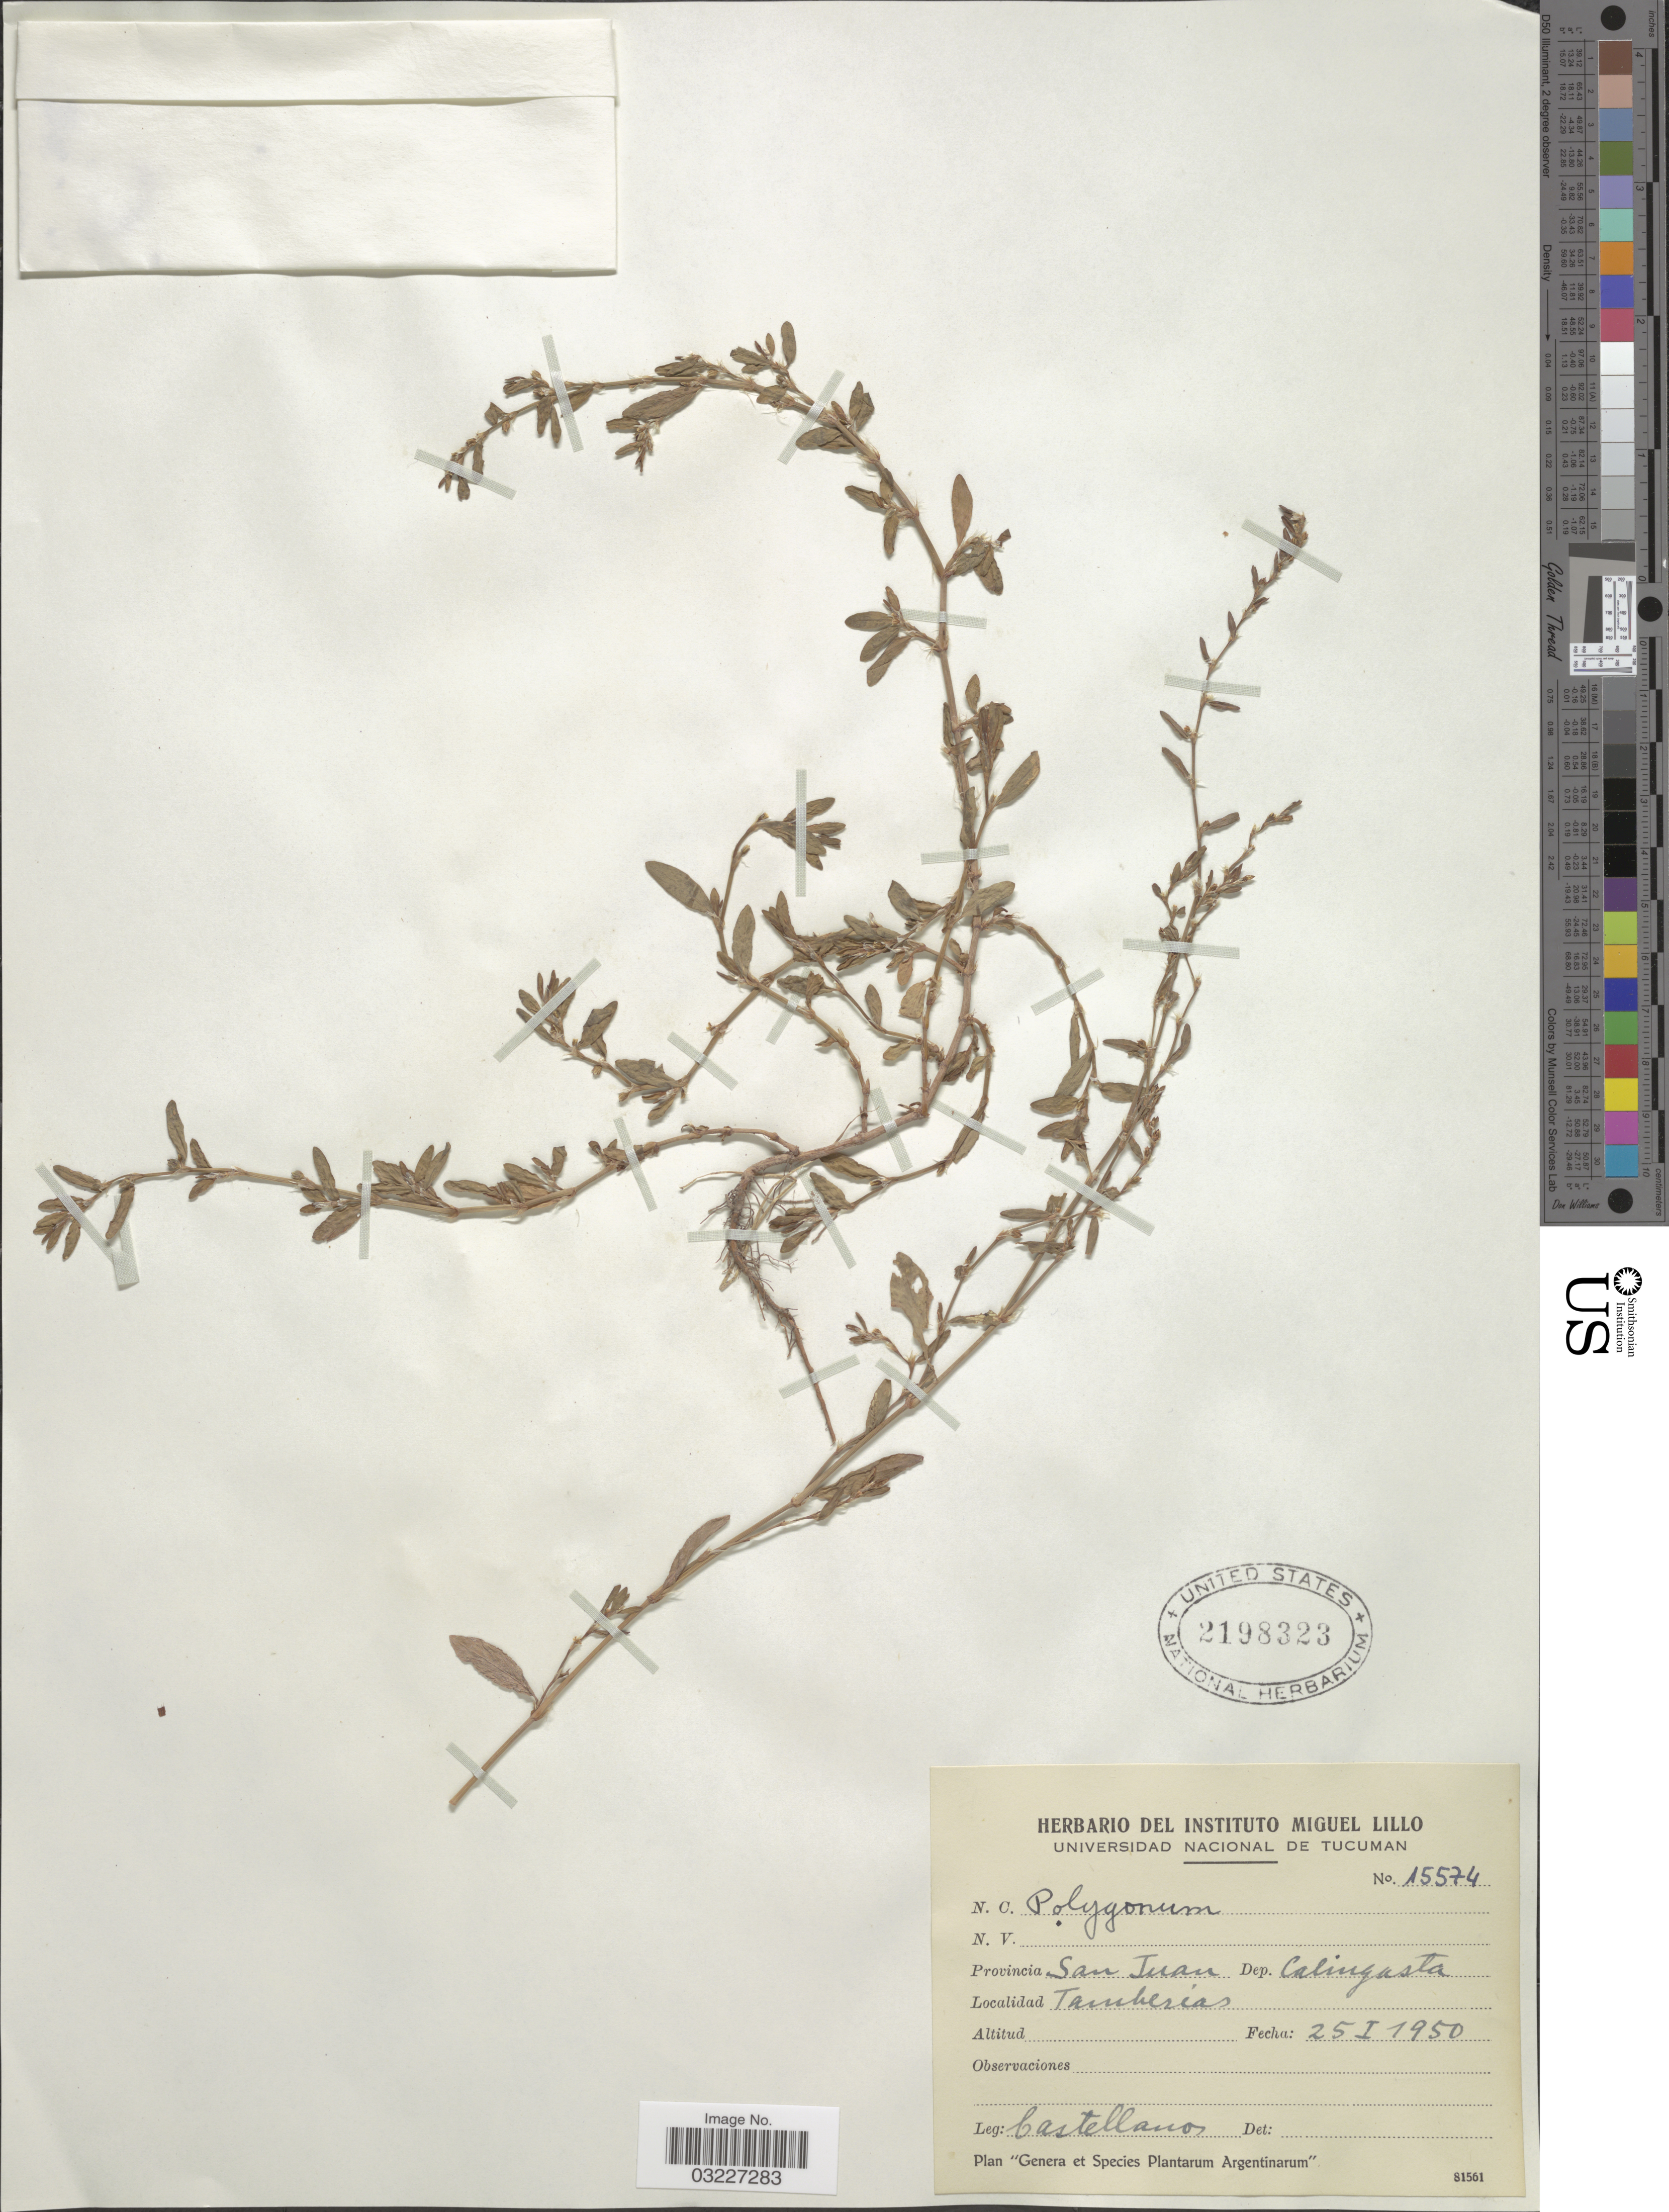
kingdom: Plantae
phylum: Tracheophyta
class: Magnoliopsida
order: Caryophyllales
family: Polygonaceae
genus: Polygonum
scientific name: Polygonum sp.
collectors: -- Castellanos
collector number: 15574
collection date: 1950-01-25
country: Argentina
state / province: San Juan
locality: Dep. Calingasta. Tamberias.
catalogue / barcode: US 2198323